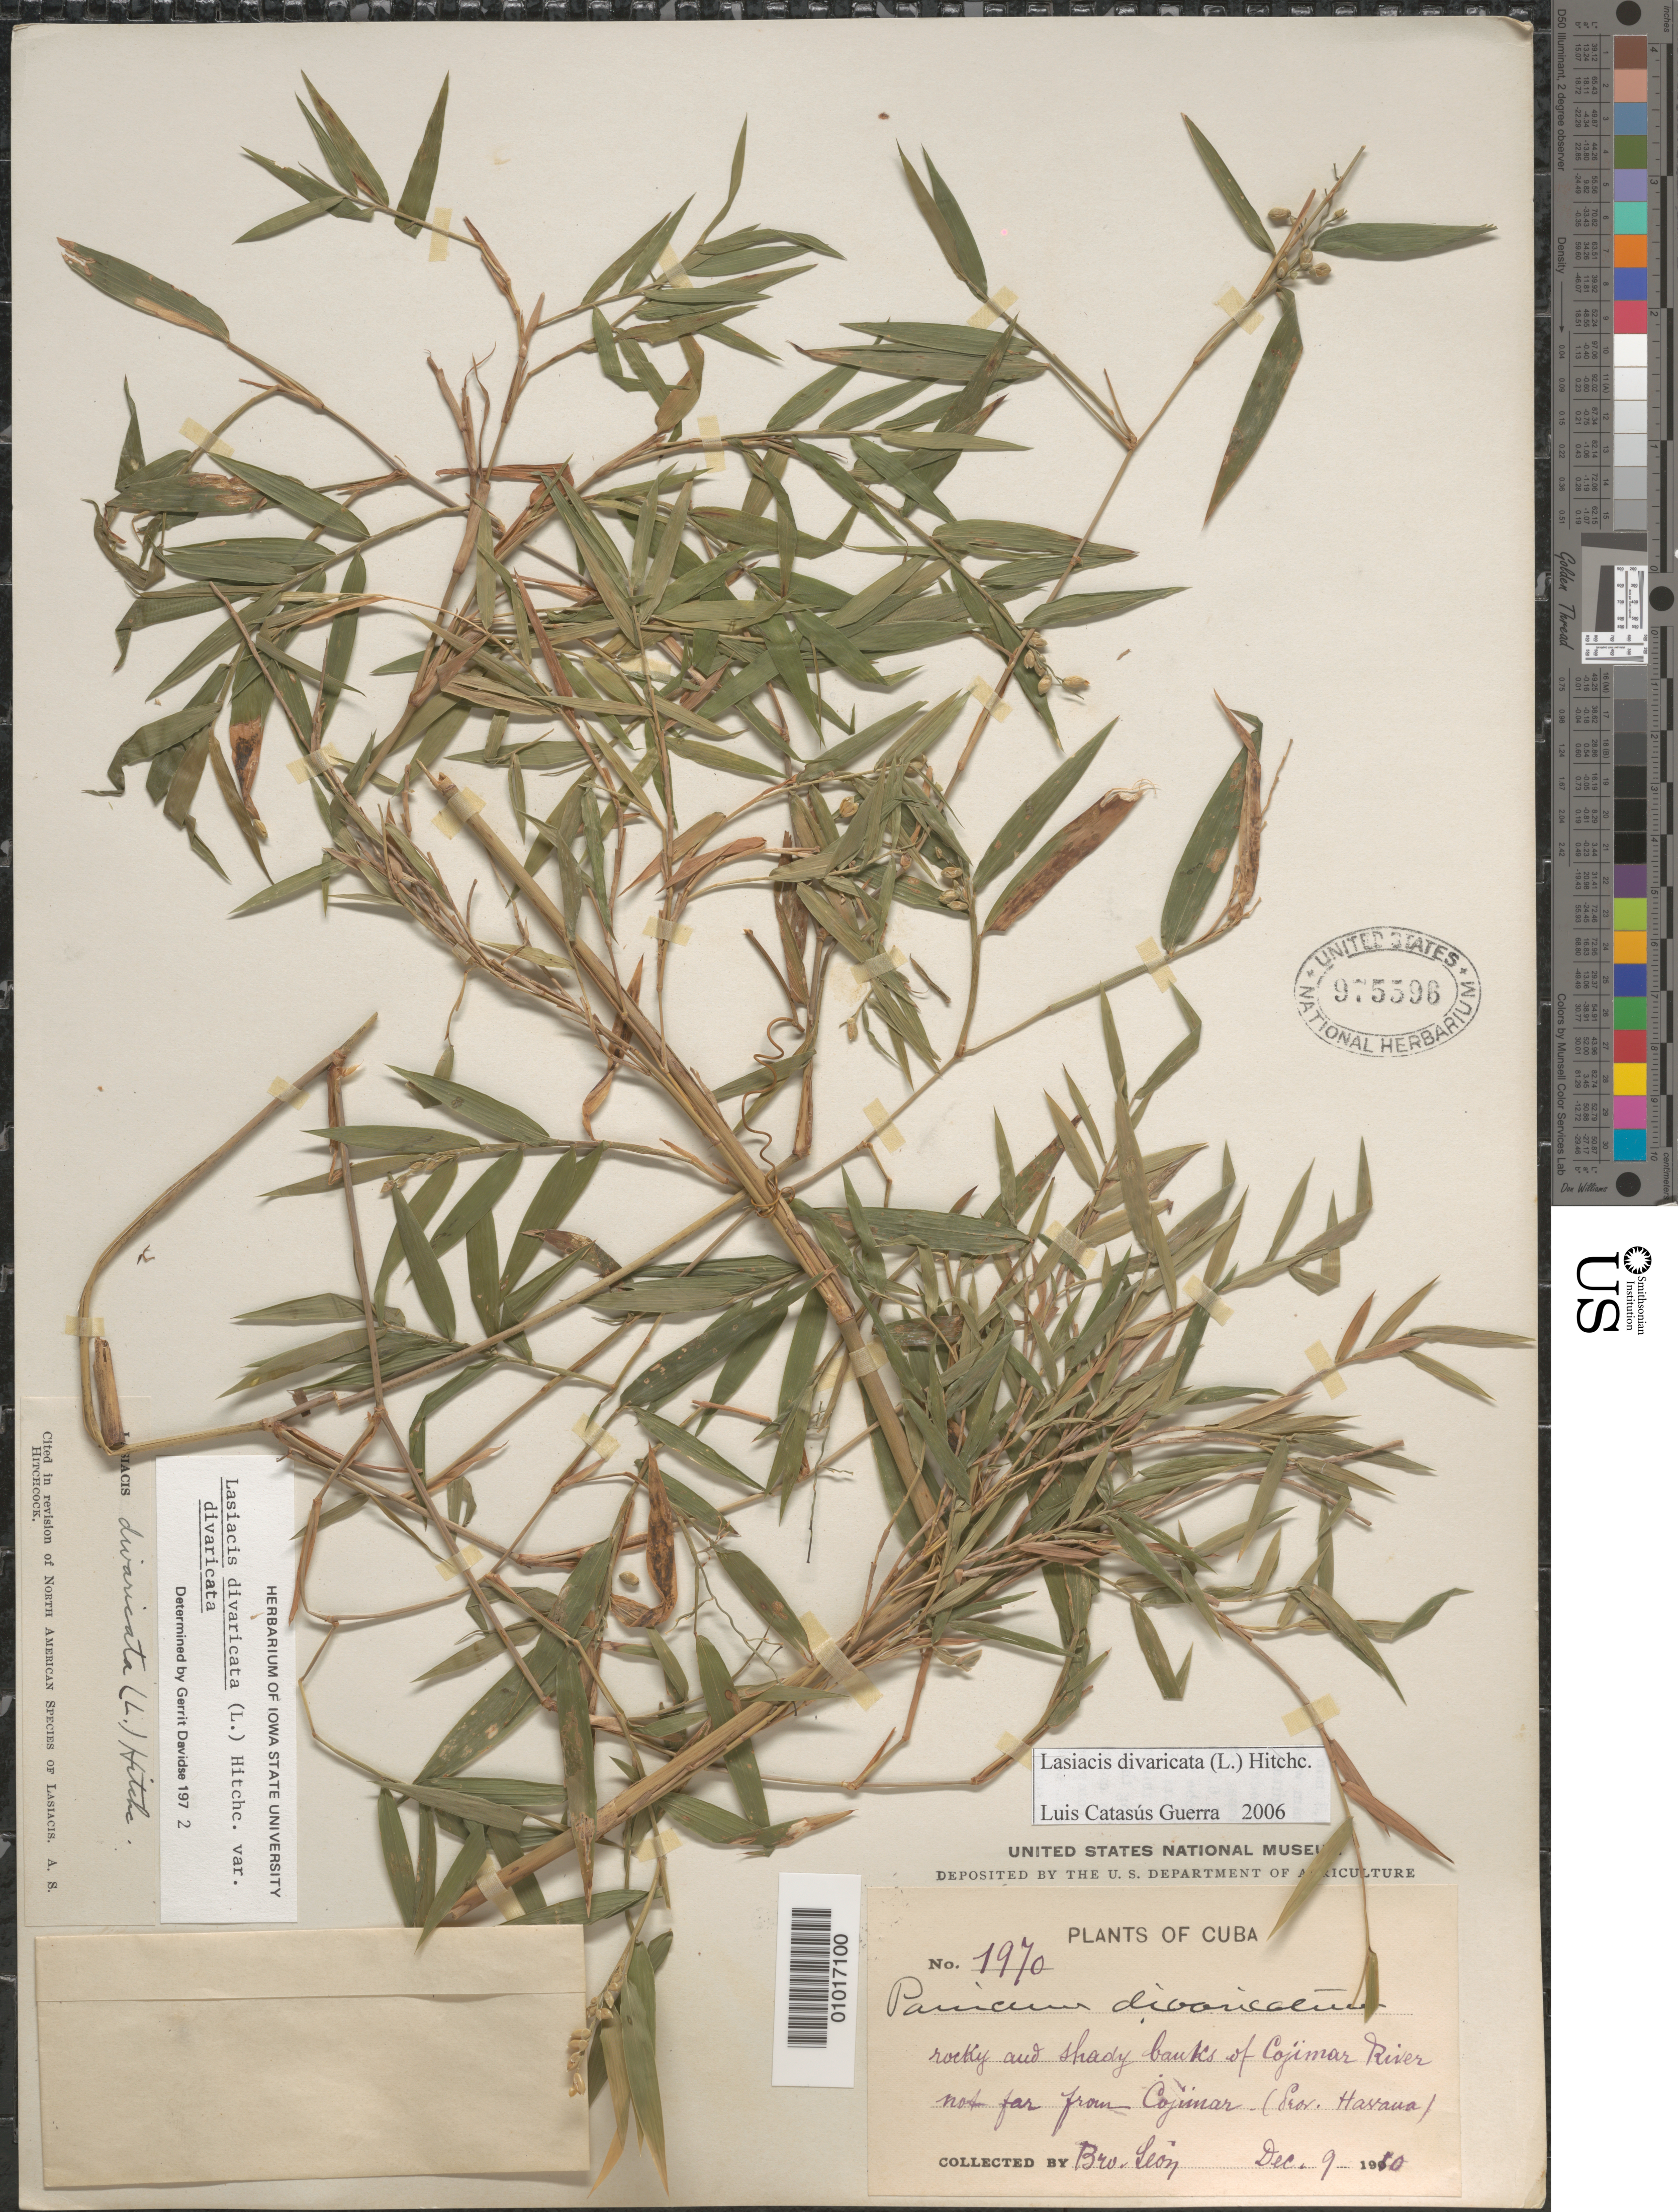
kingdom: Plantae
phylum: Tracheophyta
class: Liliopsida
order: Poales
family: Poaceae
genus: Lasiacis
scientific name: Lasiacis divaricata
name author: (L.) Hitchc.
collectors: Bro. León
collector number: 1970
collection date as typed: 09 Dec 1910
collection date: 1910-12-09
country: Cuba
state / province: La Habana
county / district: Municipio Habana del Este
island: Cuba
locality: Cojimar river, not far from Cojimar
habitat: river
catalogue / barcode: US 975596